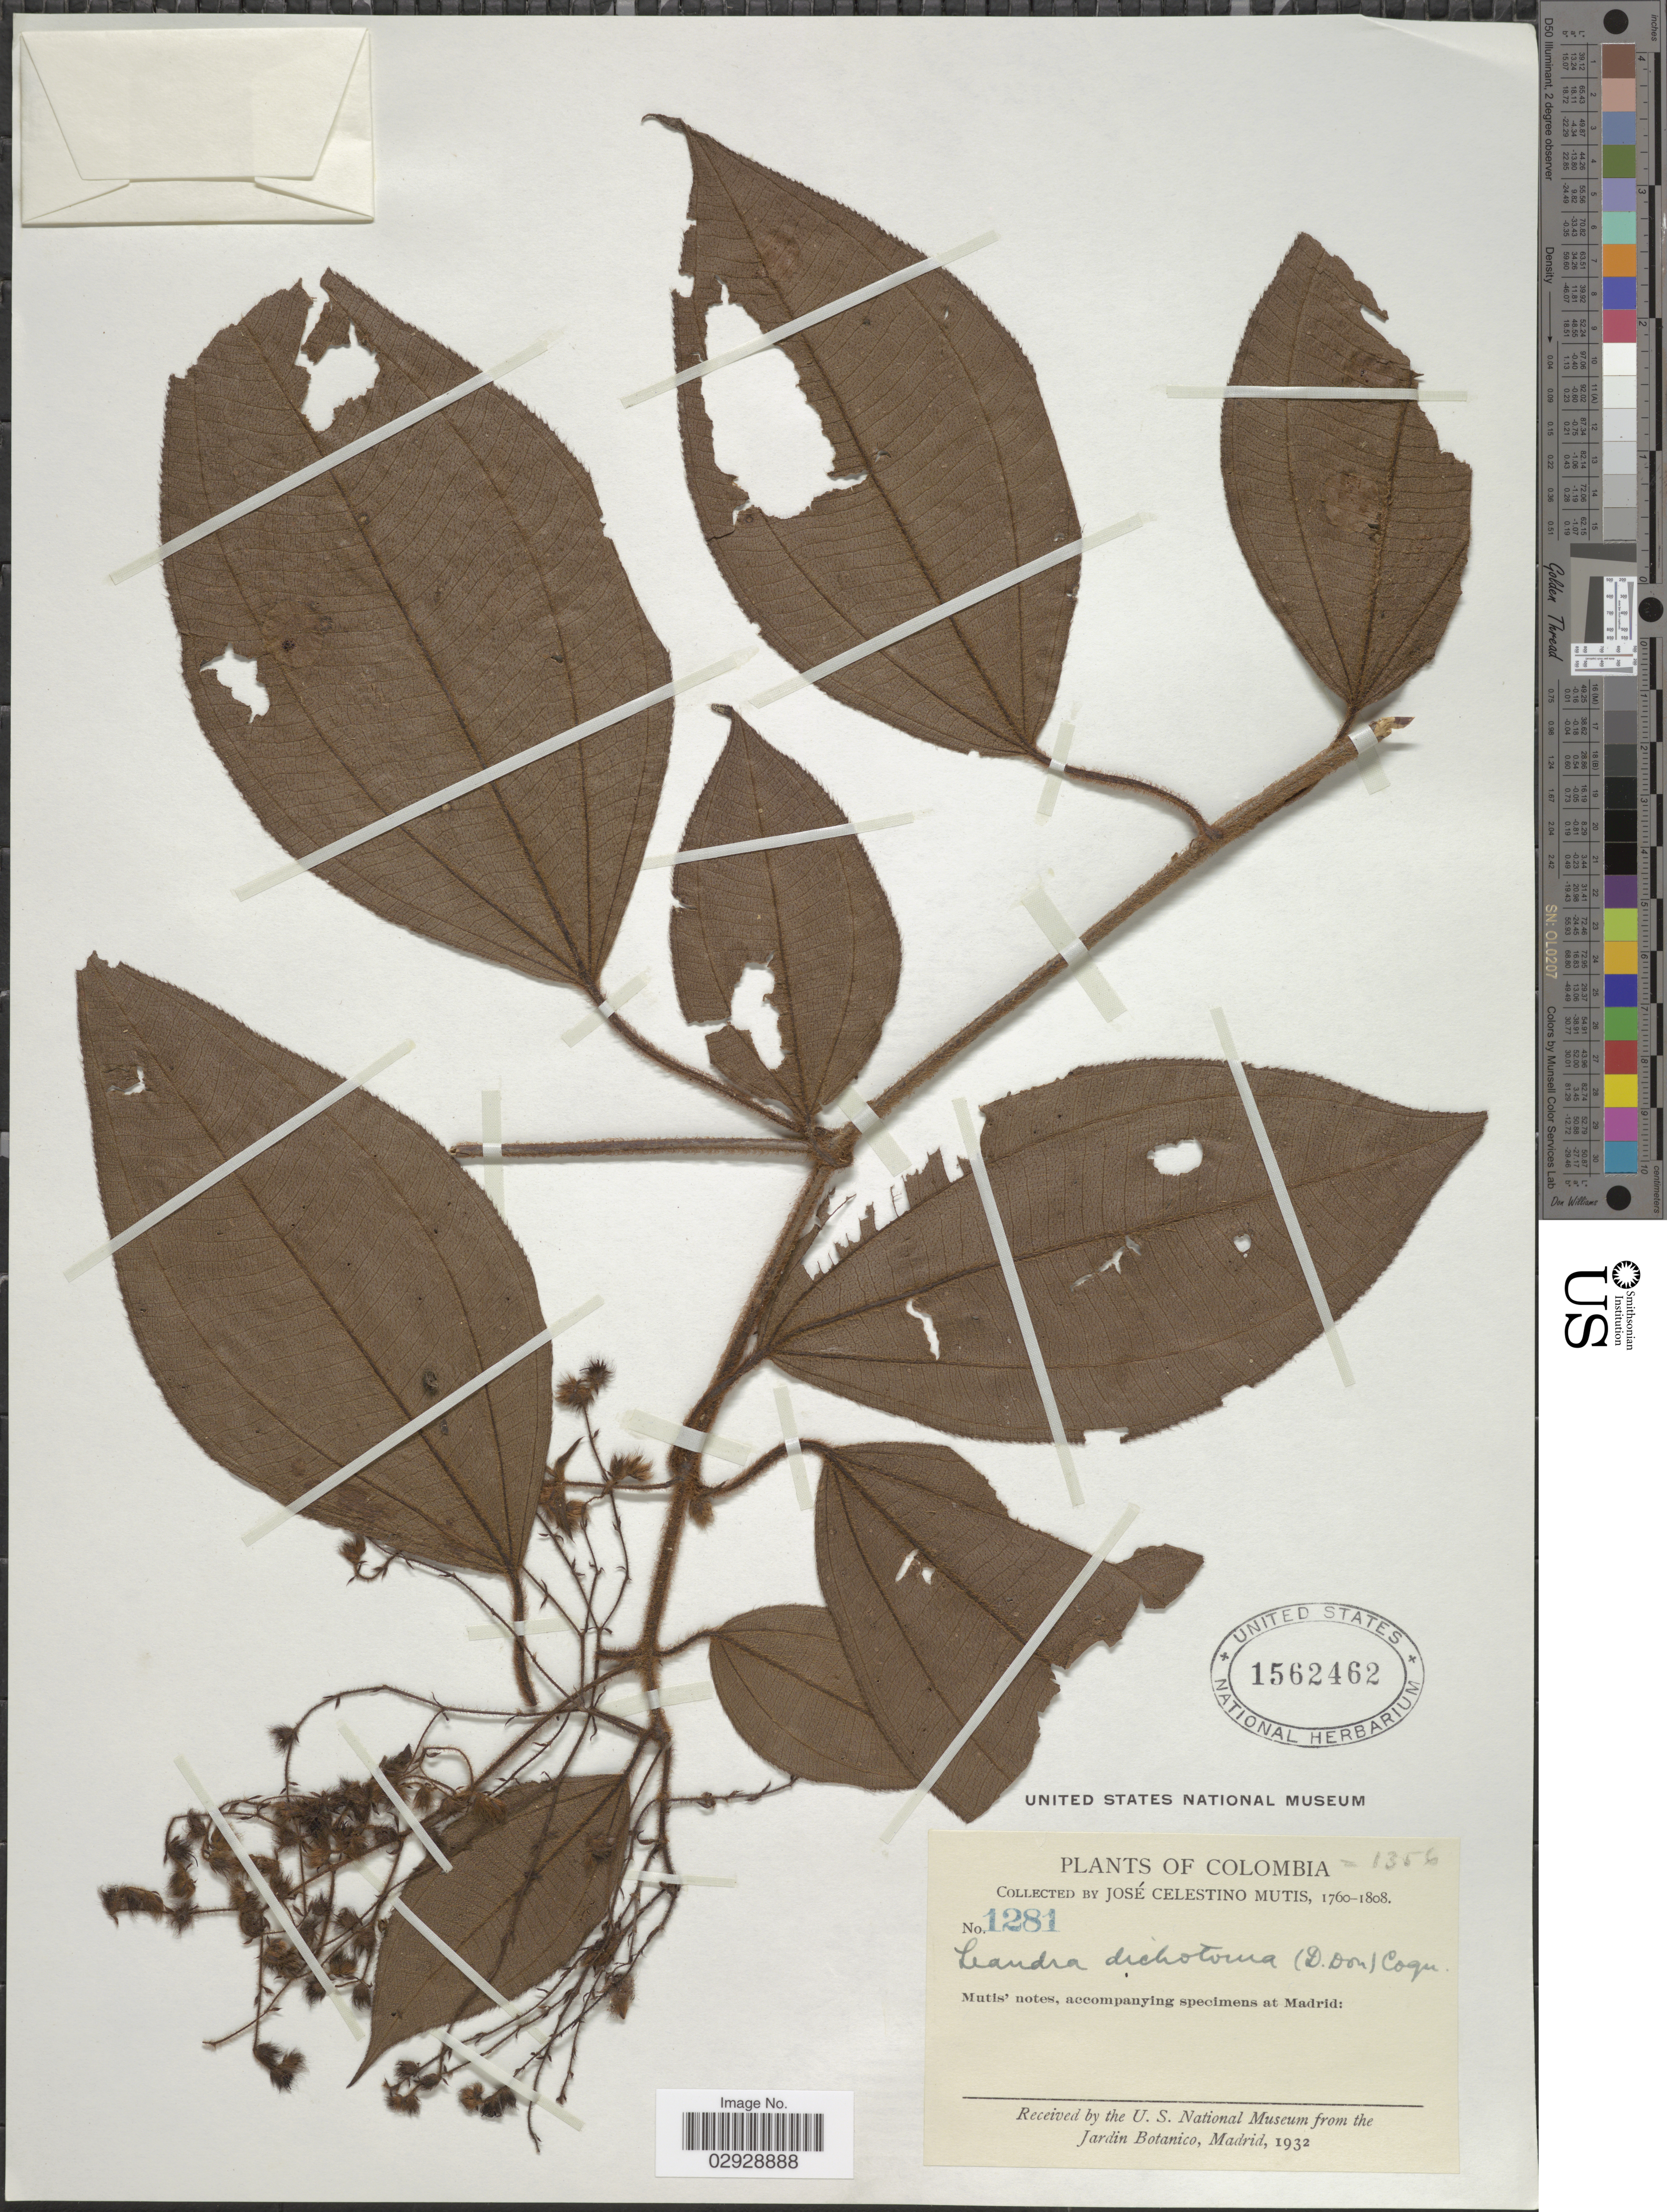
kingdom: Plantae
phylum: Tracheophyta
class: Magnoliopsida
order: Myrtales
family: Melastomataceae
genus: Leandra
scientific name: Leandra dichotoma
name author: (D. Don) Cogn.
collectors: J. C. B. Mutis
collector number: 1281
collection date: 1760/1808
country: Colombia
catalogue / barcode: US 1562462